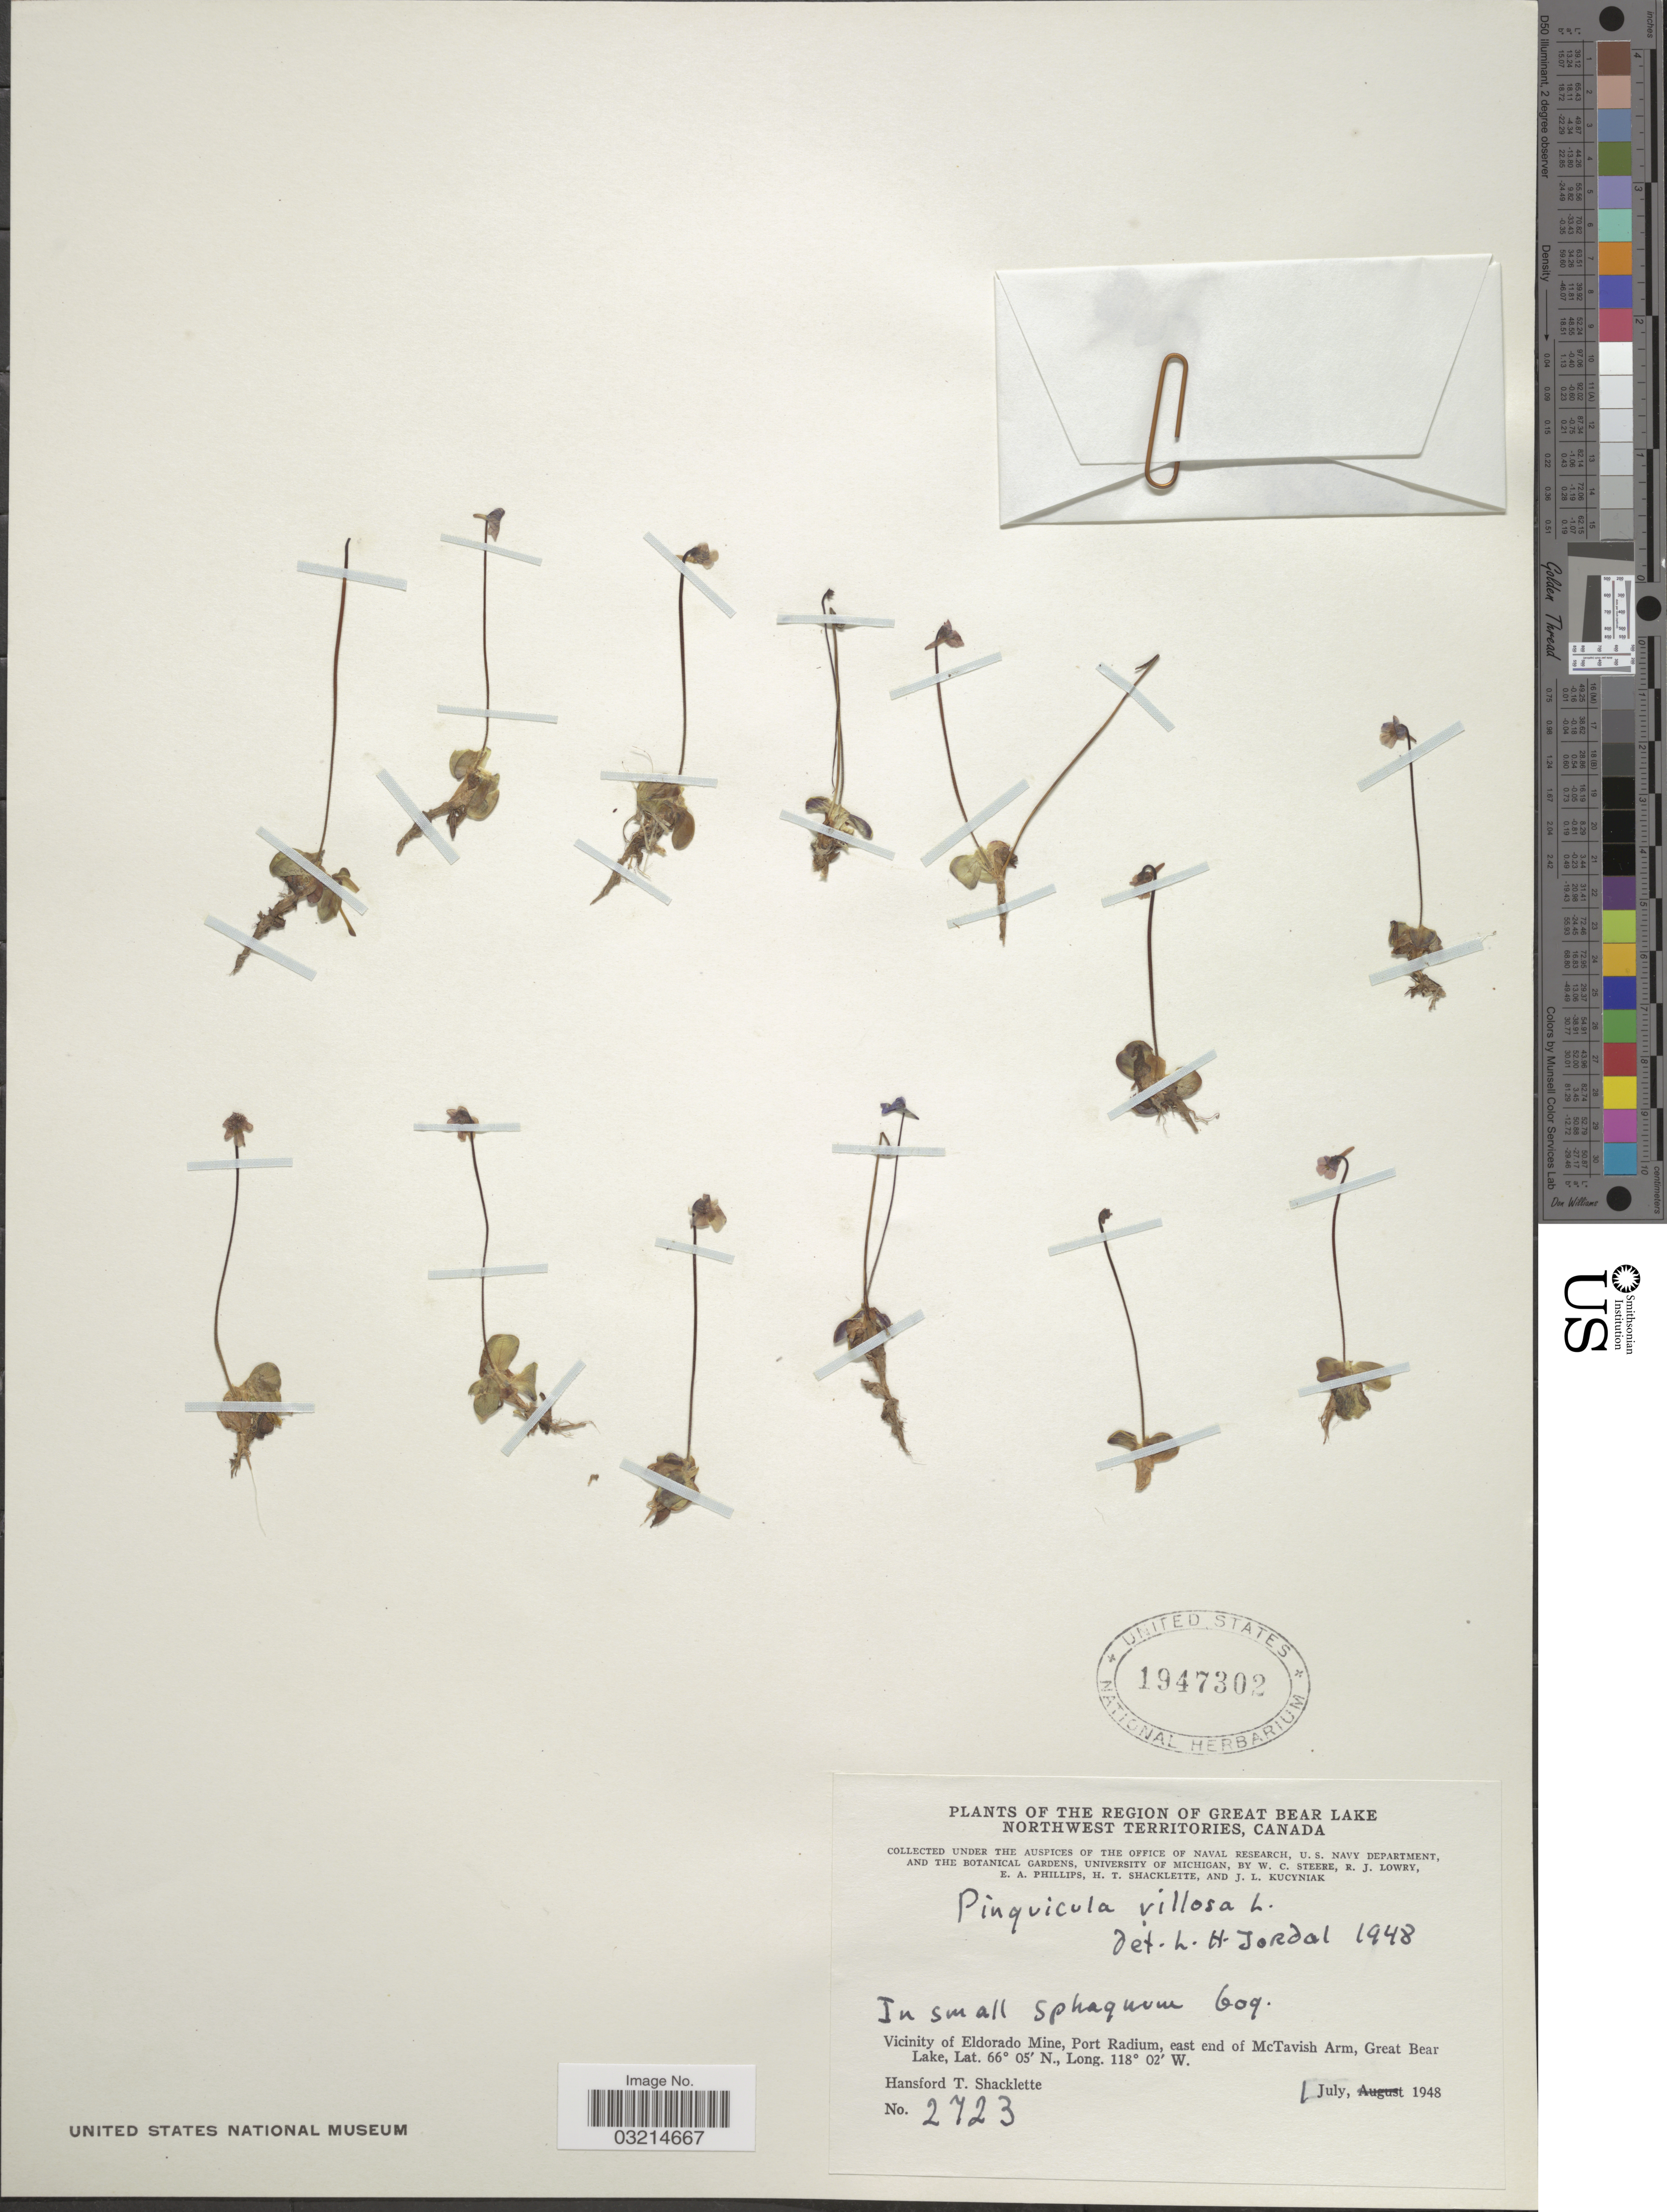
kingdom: Plantae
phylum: Tracheophyta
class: Magnoliopsida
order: Lamiales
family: Lentibulariaceae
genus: Pinguicula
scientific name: Pinguicula villosa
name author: L.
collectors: H. Shacklette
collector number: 2723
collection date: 1948-07-01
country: Canada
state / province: Northwest Territories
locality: The Region of Great Bear Lake, Vicinity of Eldorado Mine, Port Radium, east end of McTavish Arm, Great Bear Lake.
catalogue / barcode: US 1947302